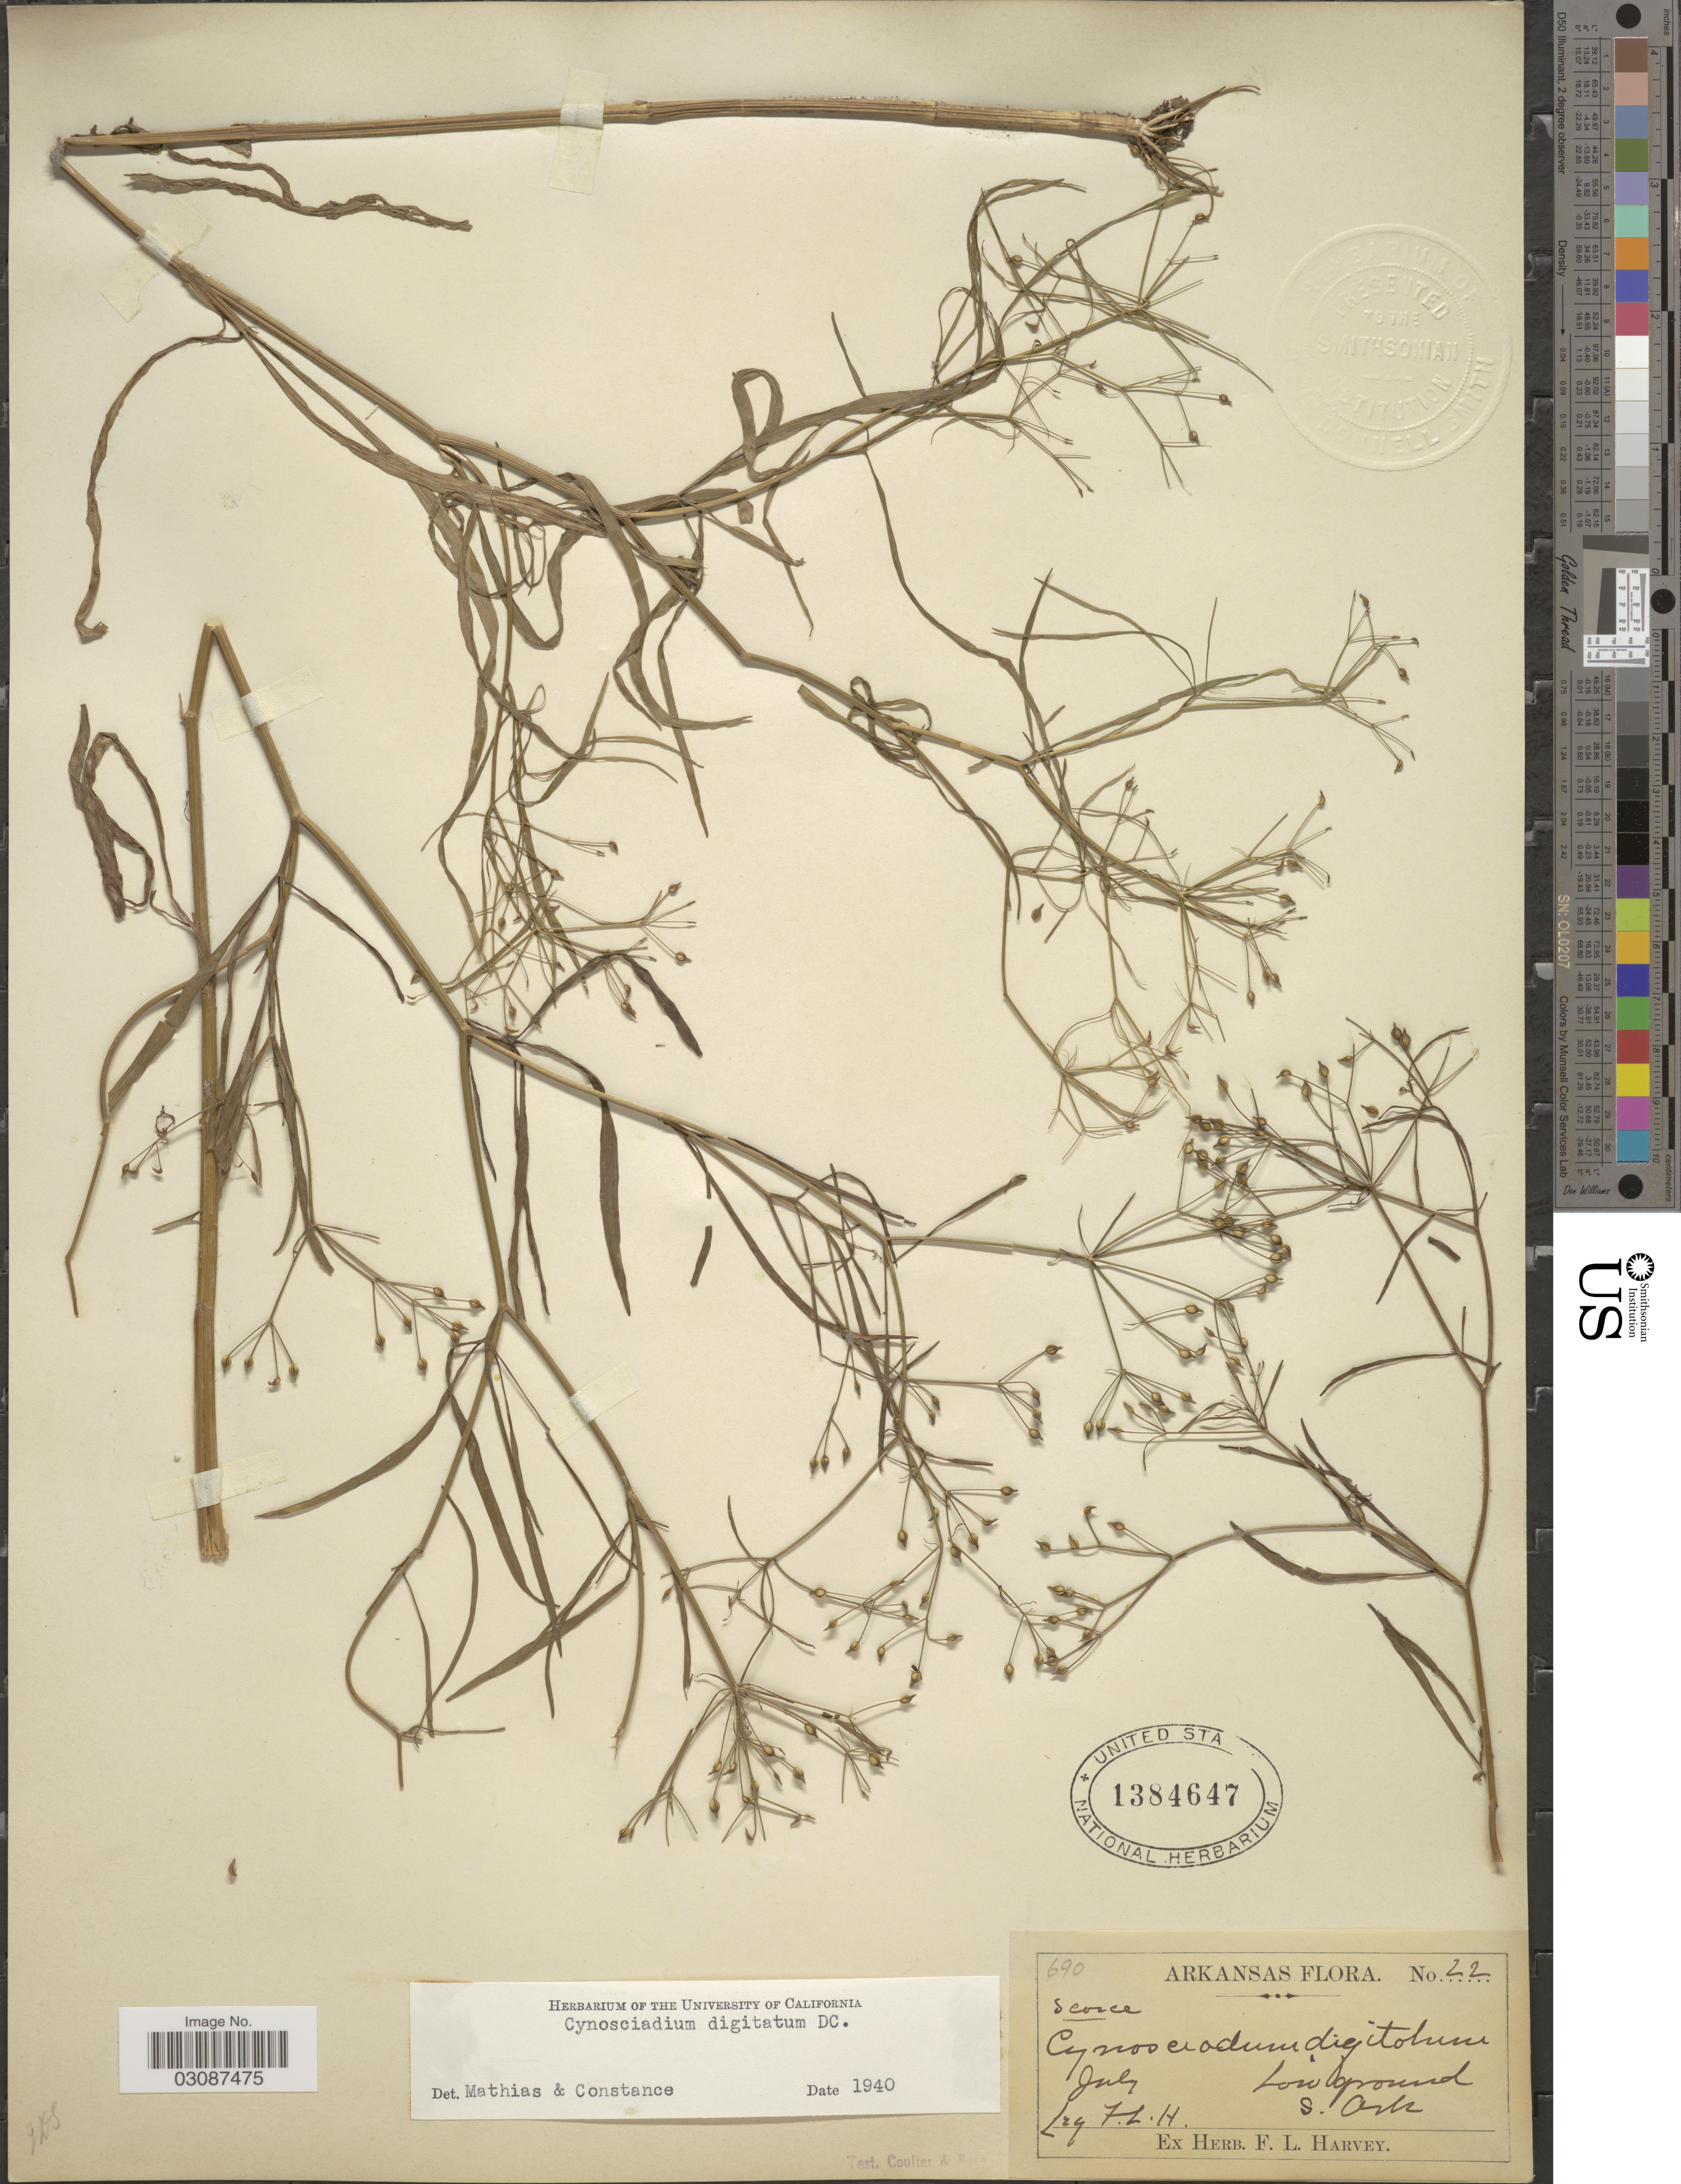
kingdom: Plantae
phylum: Tracheophyta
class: Magnoliopsida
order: Apiales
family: Apiaceae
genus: Cynosciadium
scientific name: Cynosciadium digitatum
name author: DC.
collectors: F. L. Harvey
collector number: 22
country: United States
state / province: Arkansas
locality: S. Ark.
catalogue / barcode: US 1384647